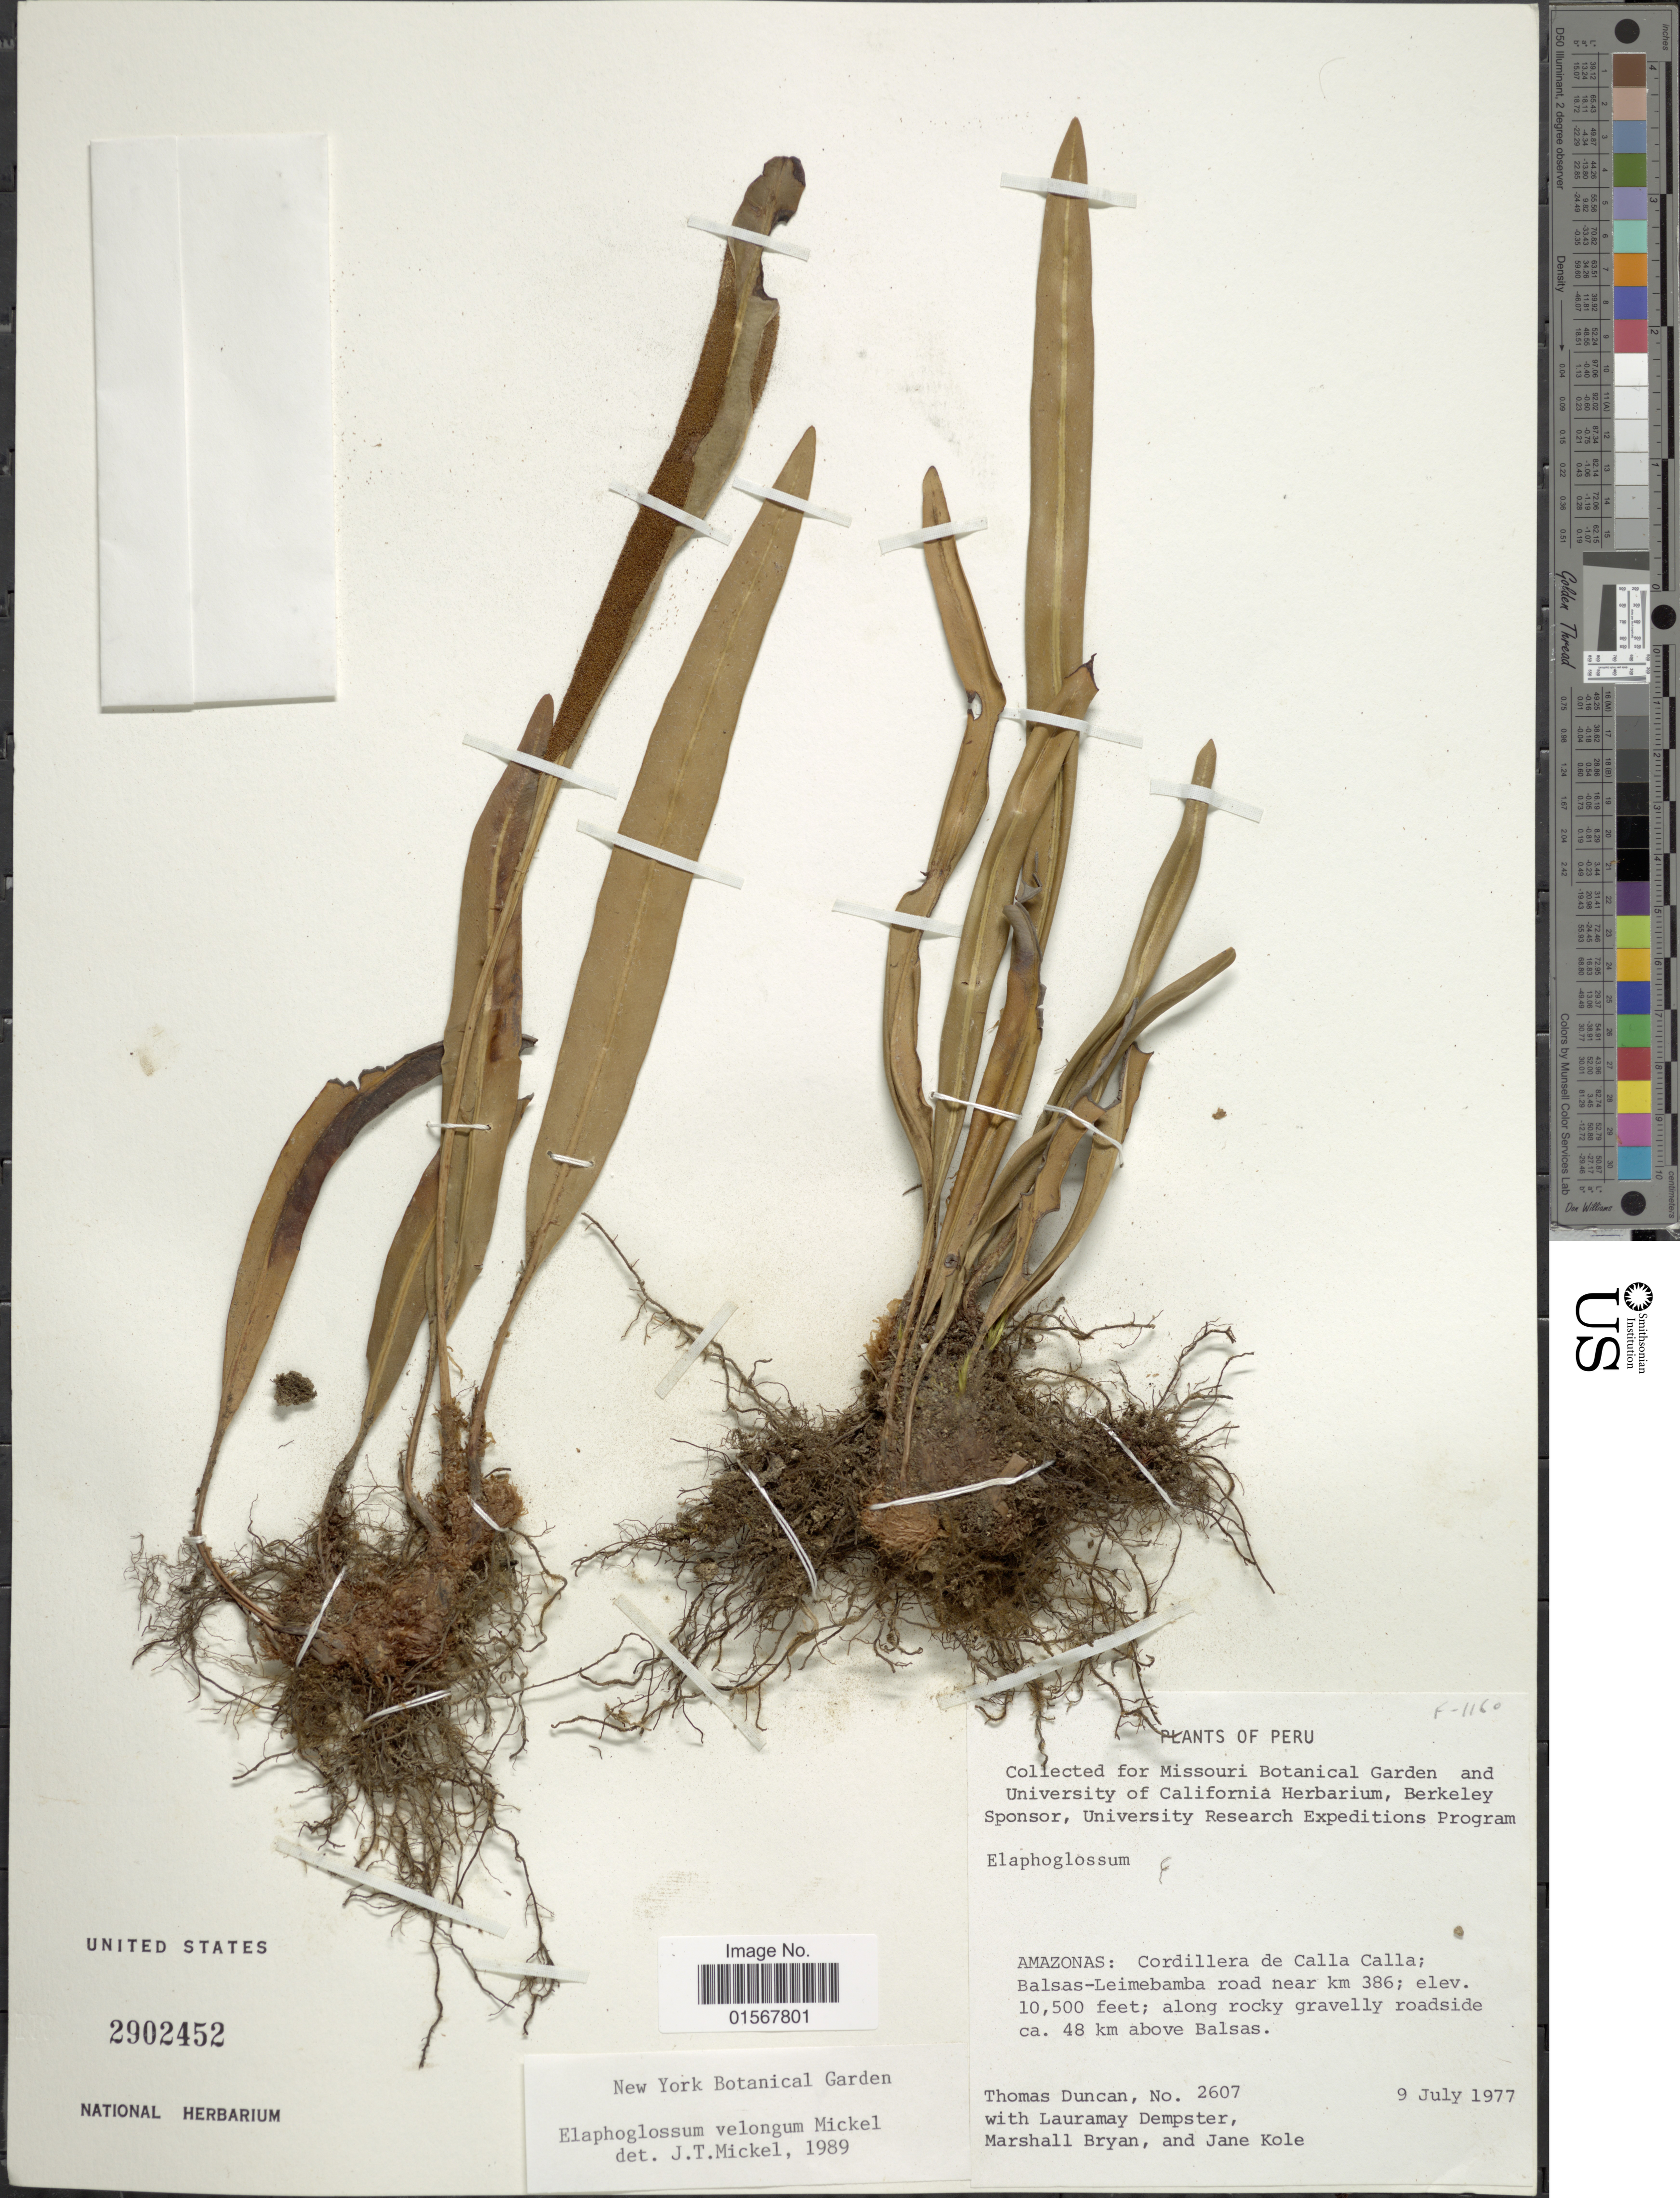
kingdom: Plantae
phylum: Tracheophyta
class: Polypodiopsida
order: Polypodiales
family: Dryopteridaceae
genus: Elaphoglossum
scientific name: Elaphoglossum velongum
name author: Mickel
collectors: T. Duncan, L. T. Dempster, M. Bryan & J. Kole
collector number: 2607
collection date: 1977-07-09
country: Peru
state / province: Amazonas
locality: Amazonas: cordillera de Calla Calla; Balsas-Leimebamba road near km 386, along rocky gravelly roadside ca. 48 km above Balsas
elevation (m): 3200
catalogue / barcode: US 2902452